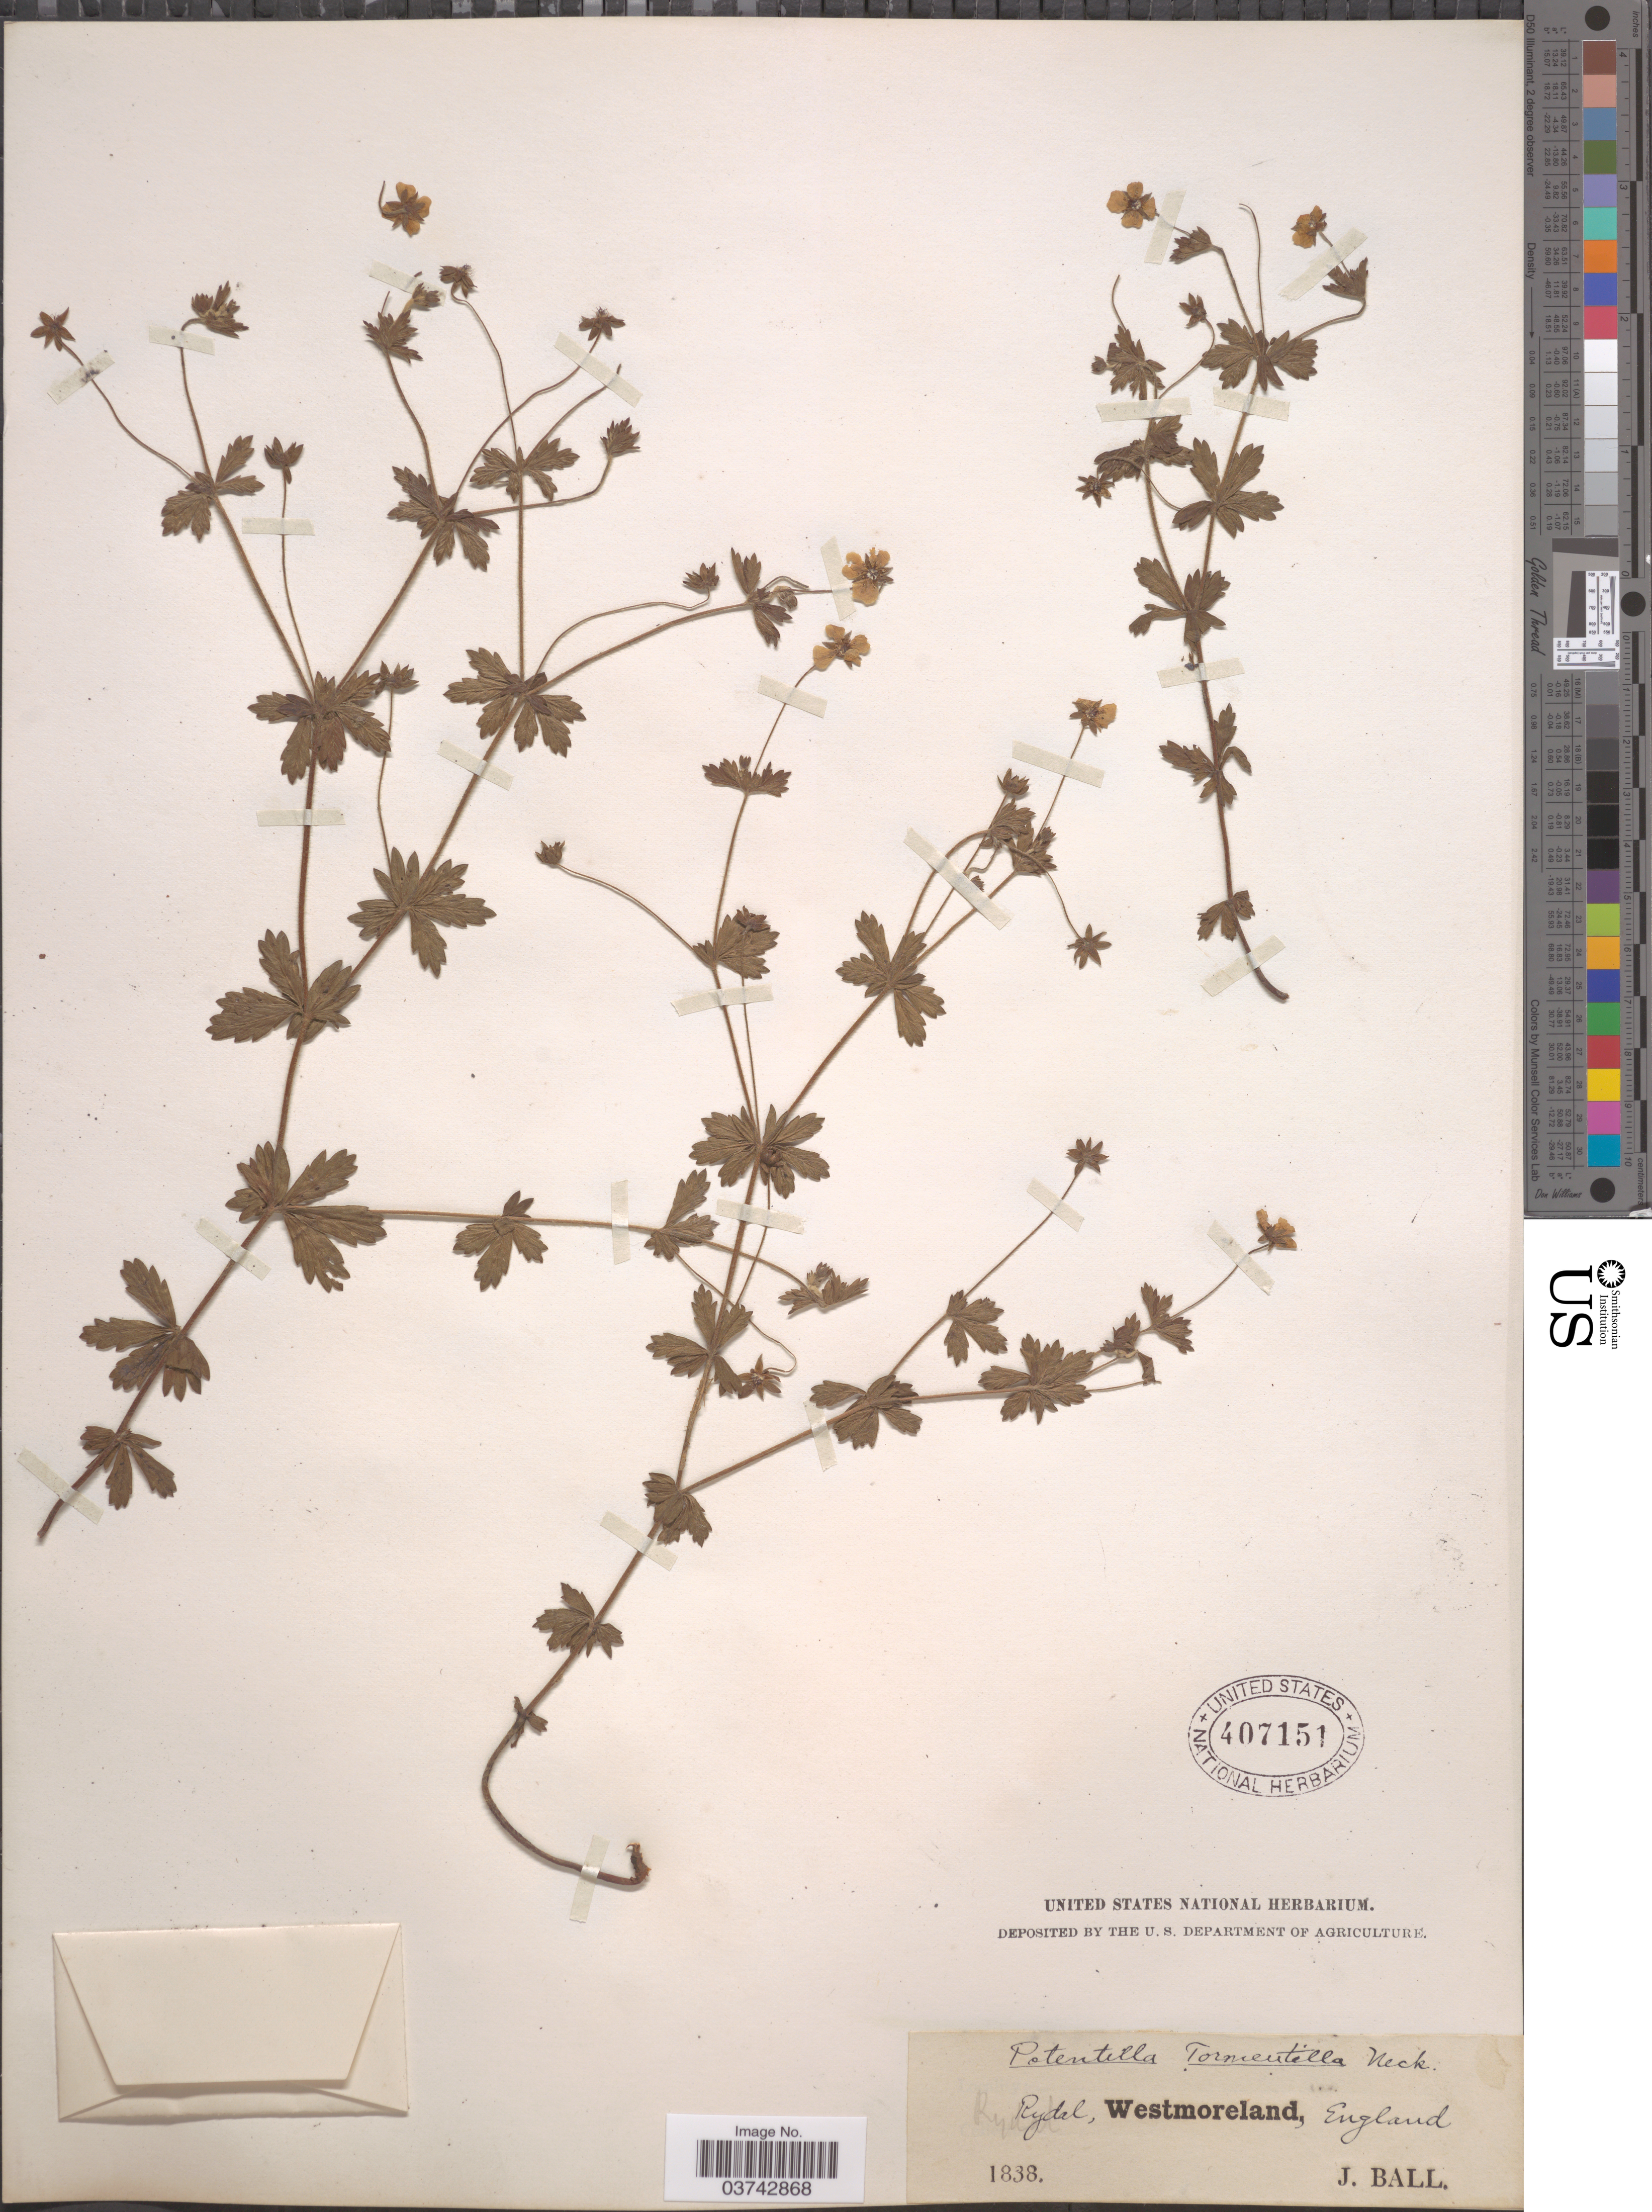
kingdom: Plantae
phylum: Tracheophyta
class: Magnoliopsida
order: Rosales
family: Rosaceae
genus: Potentilla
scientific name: Potentilla tormentilla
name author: Neck.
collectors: J. Ball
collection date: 1838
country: United Kingdom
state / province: England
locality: Rydal, Westmoreland.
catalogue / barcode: US 407151